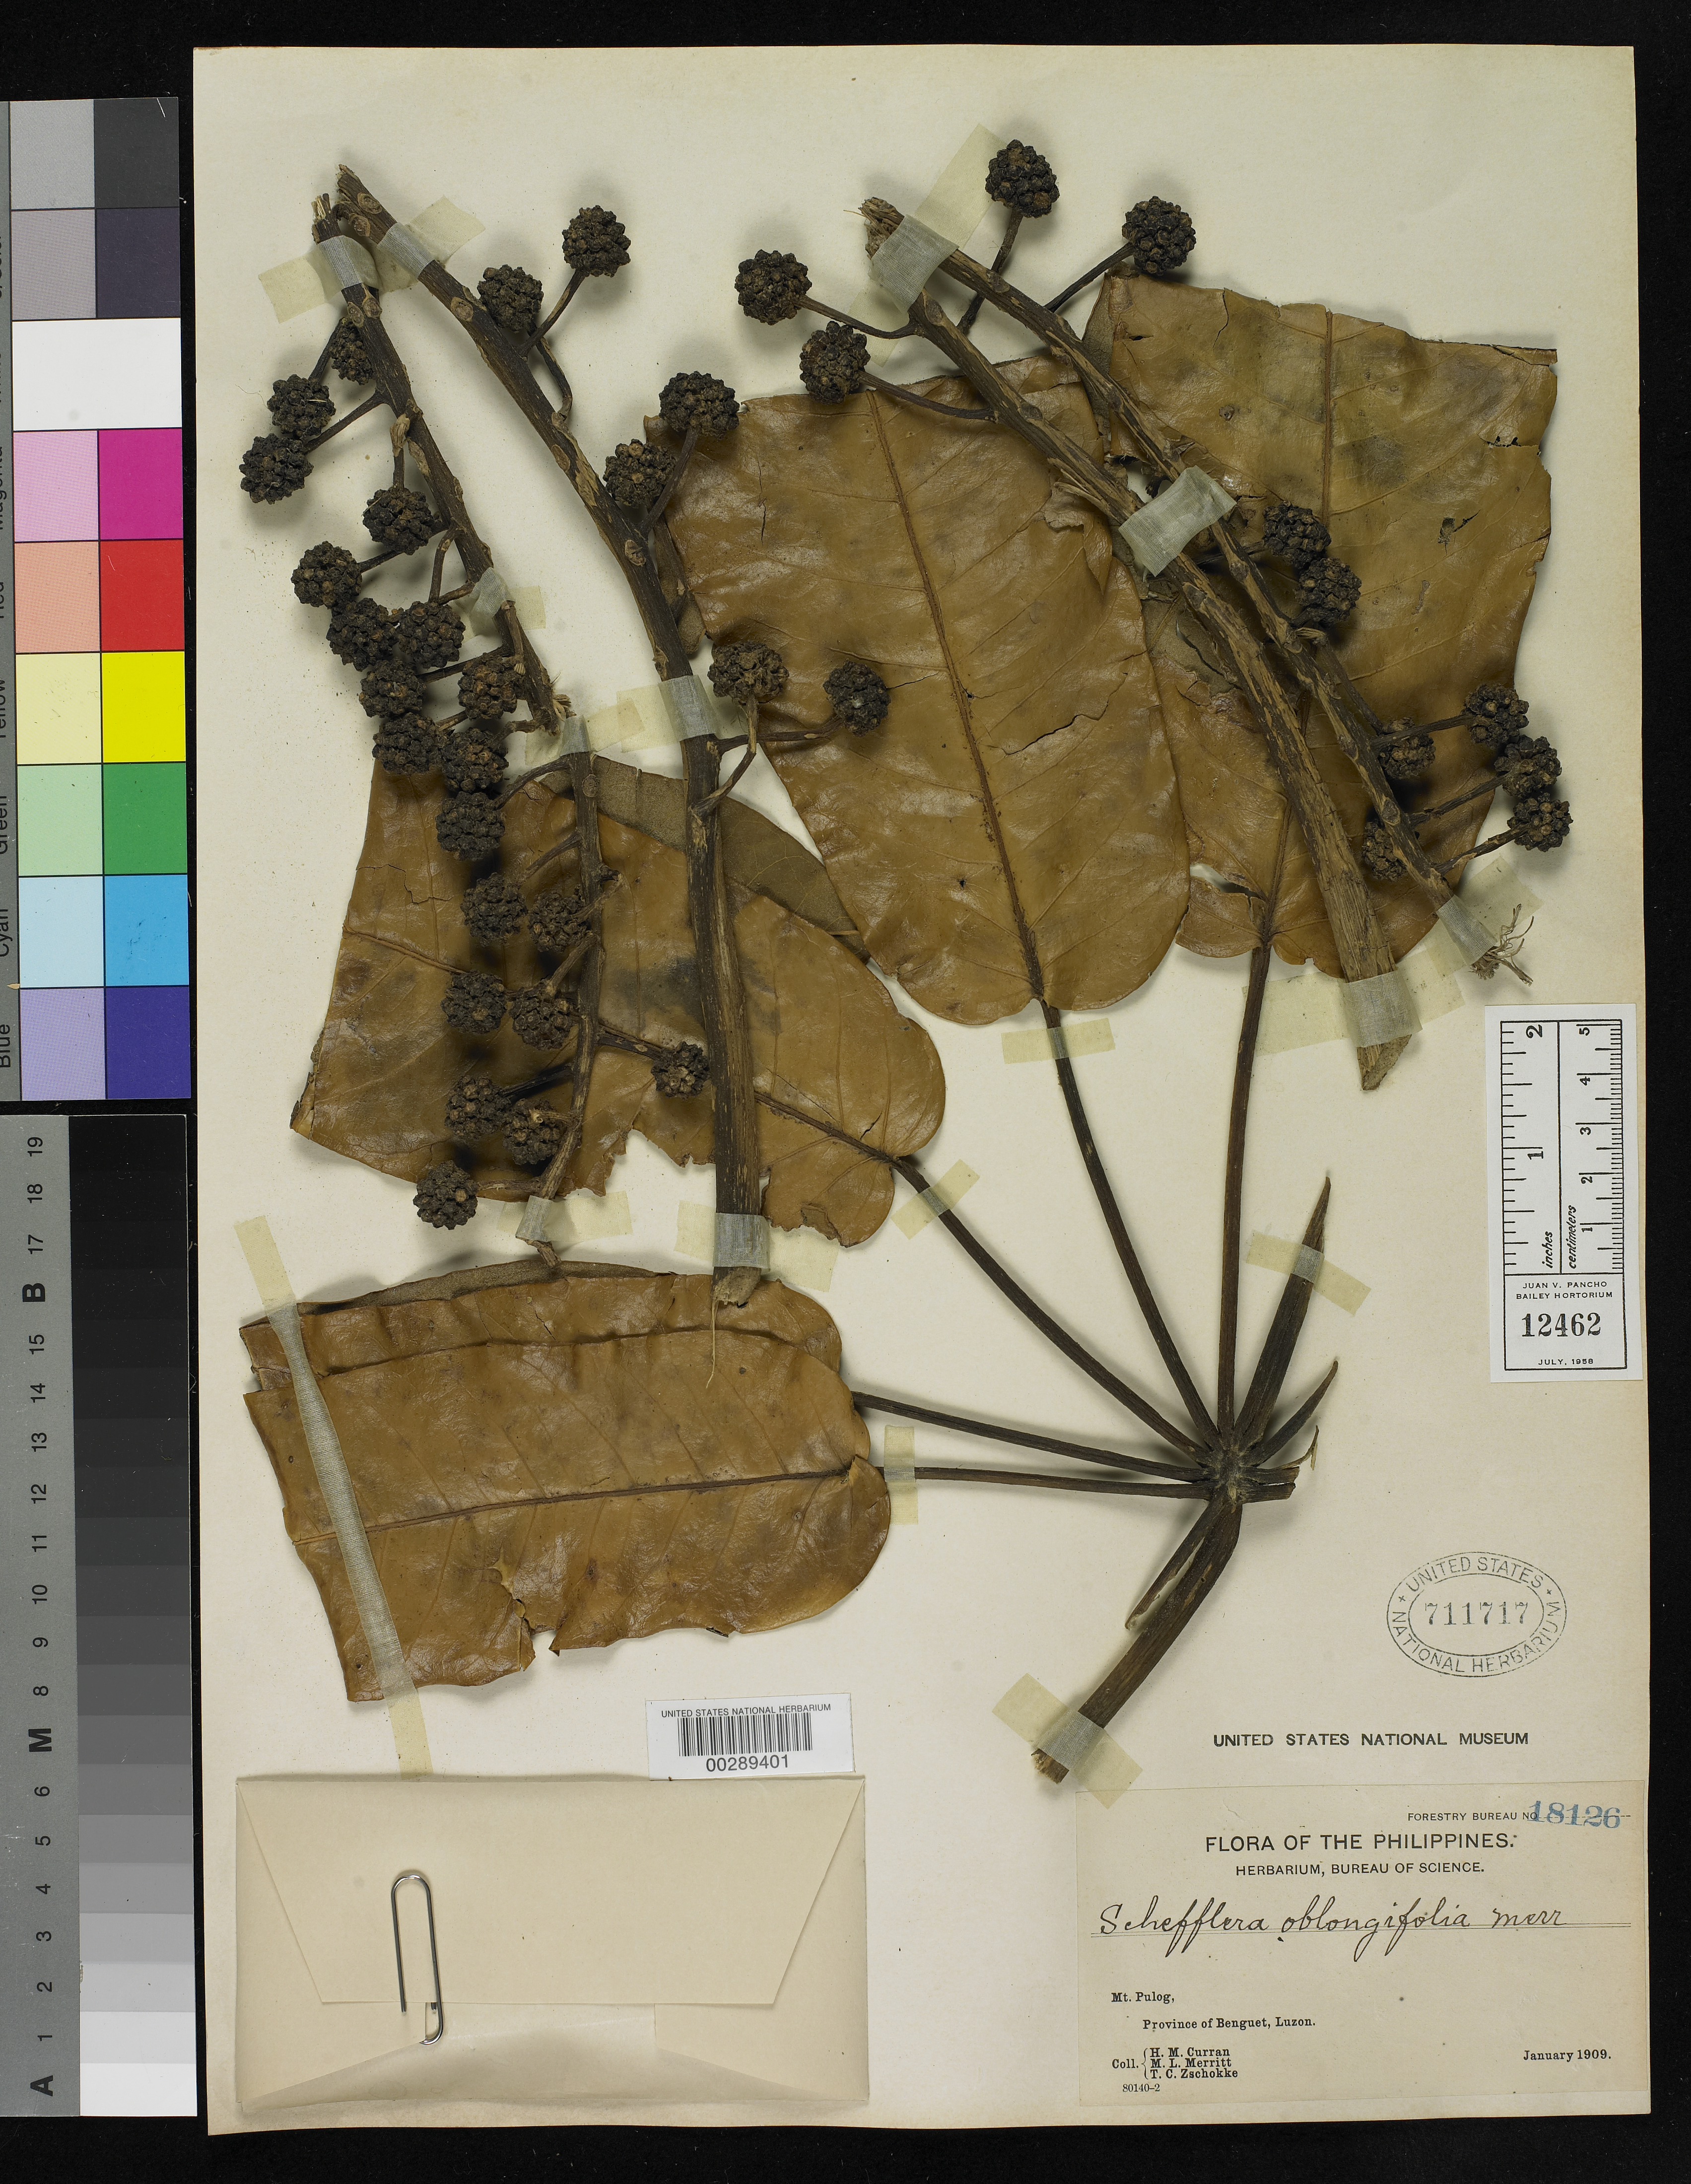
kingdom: Plantae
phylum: Tracheophyta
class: Magnoliopsida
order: Apiales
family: Araliaceae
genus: Schefflera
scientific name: Schefflera oblongifolia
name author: Merr.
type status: Isotype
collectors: H. M. Curran, M. L. Merritt & T. C. Zschokke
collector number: For. Bur. 18126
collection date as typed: Jan 1909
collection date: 1909-01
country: Philippines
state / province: Cordillera (Administrative Region)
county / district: Benguet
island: Luzon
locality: Mt. Pulog.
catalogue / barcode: US 711717